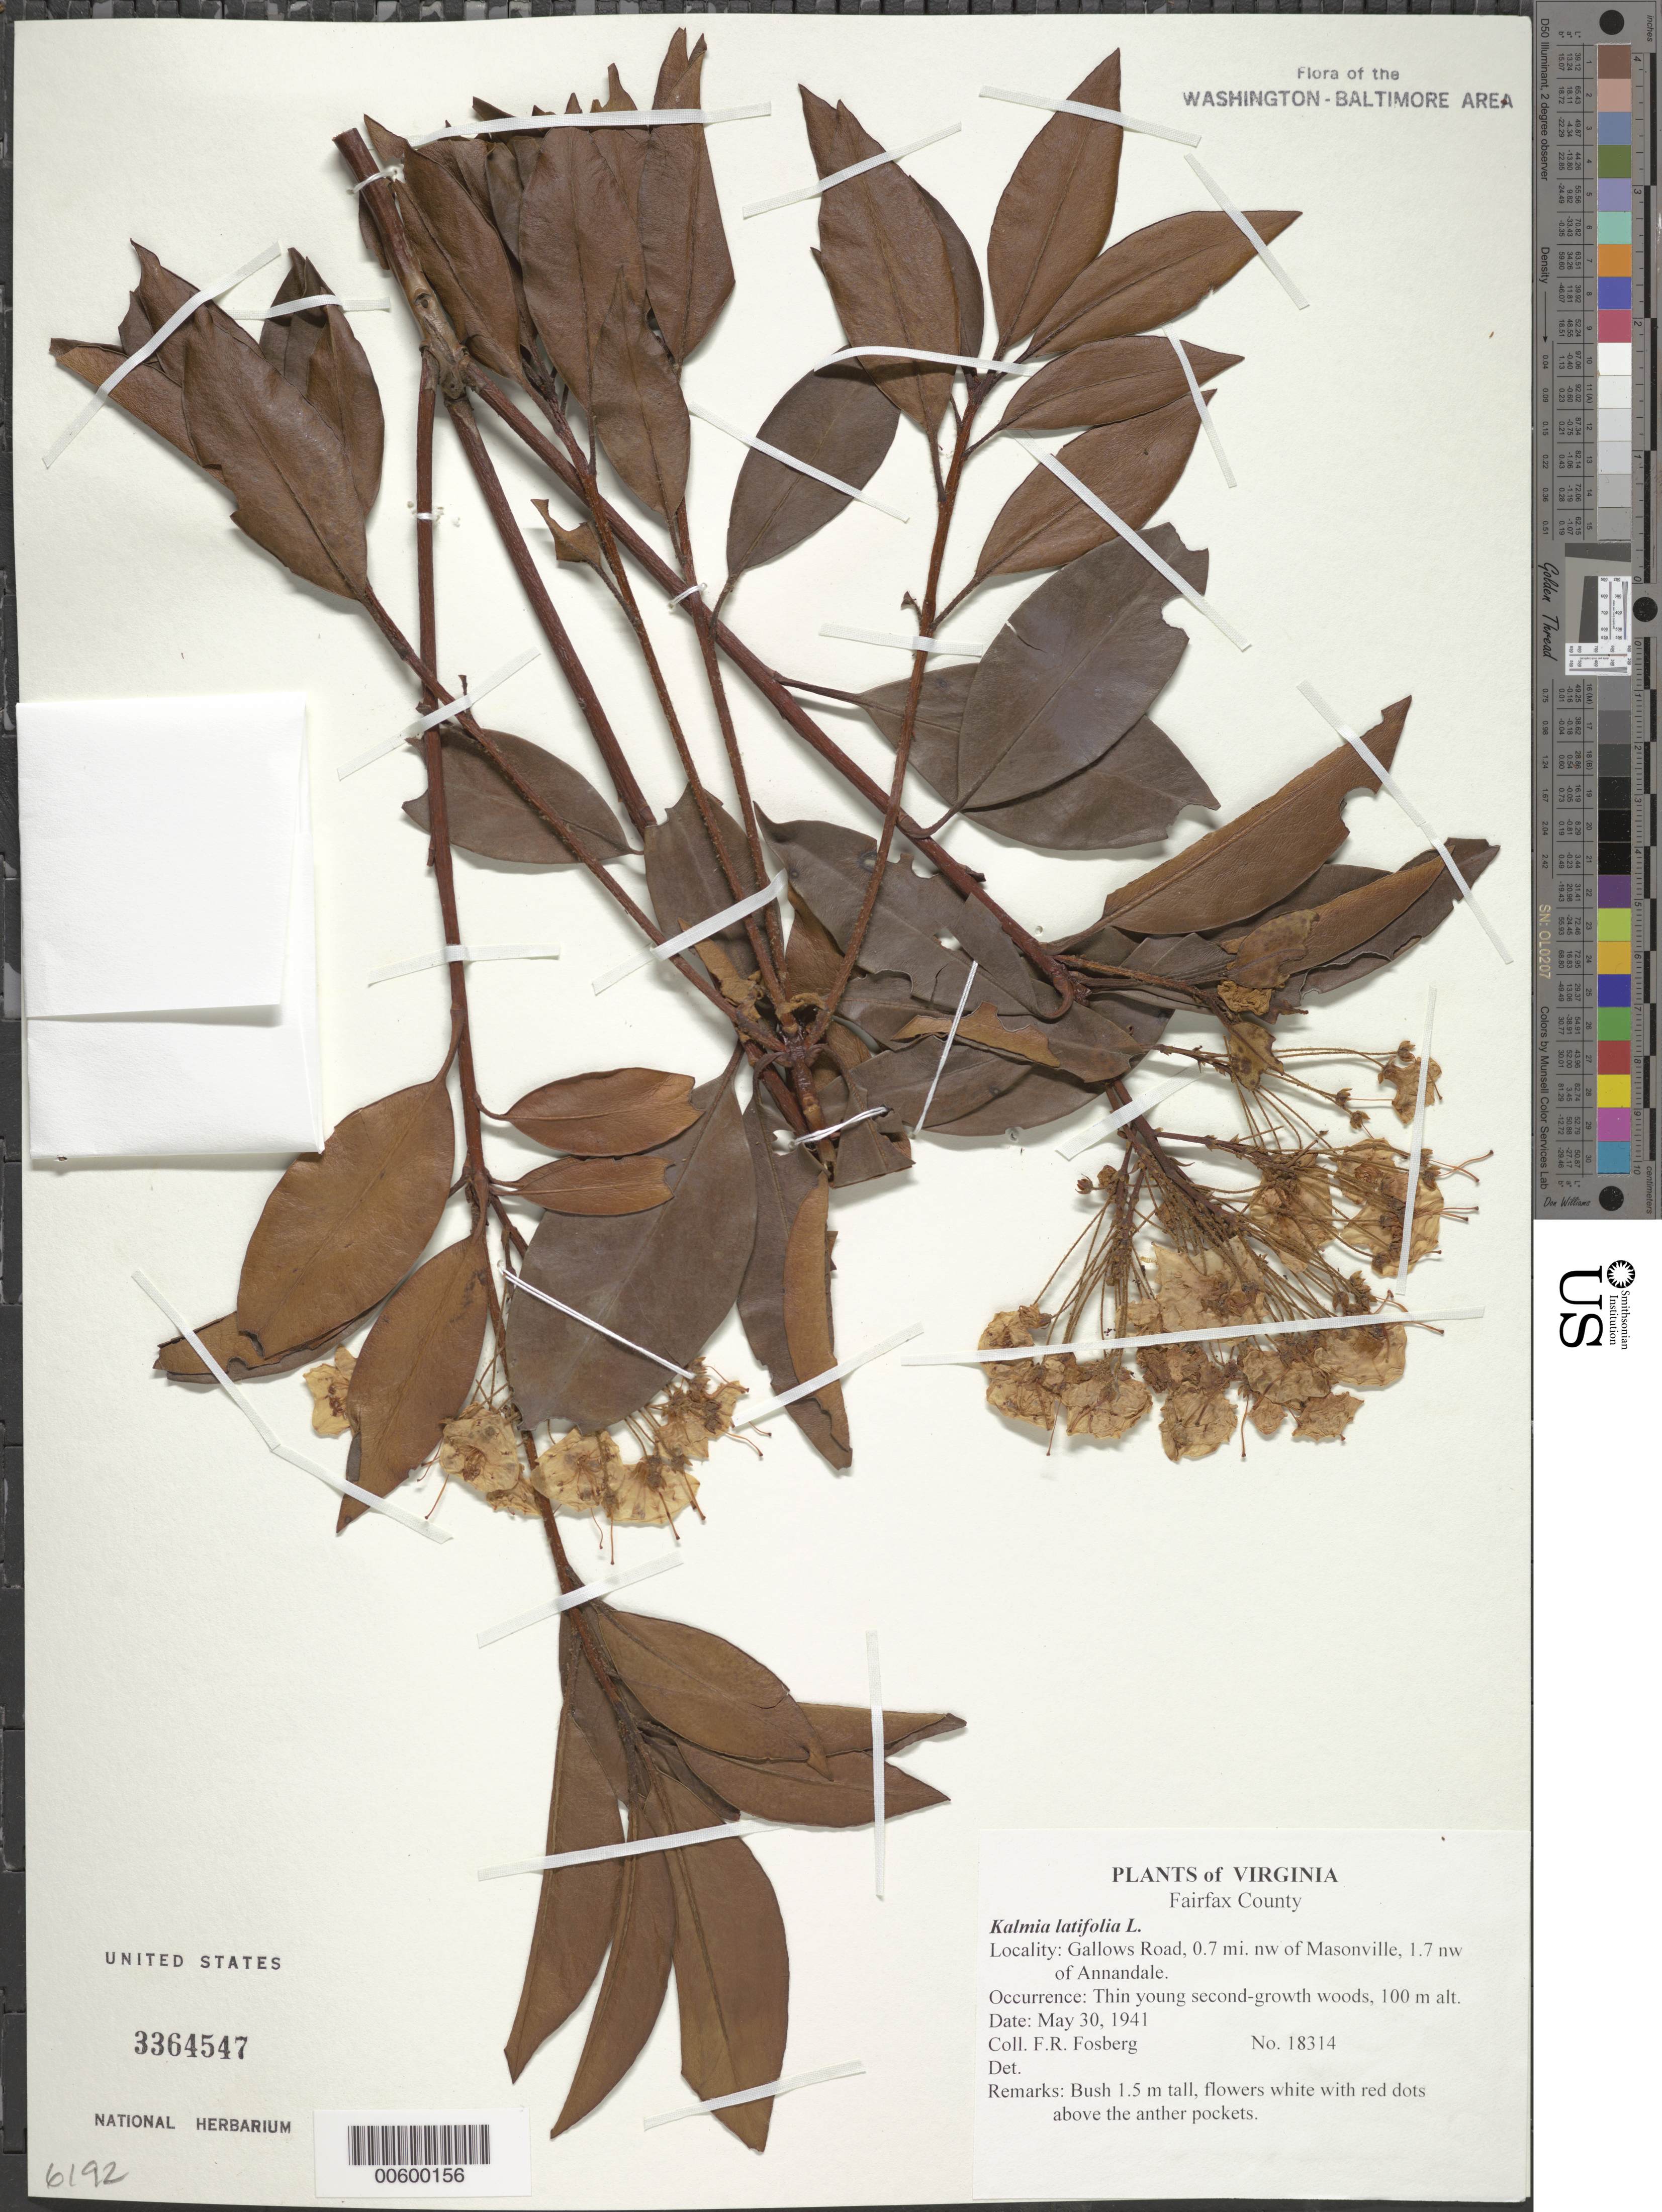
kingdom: Plantae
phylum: Tracheophyta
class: Magnoliopsida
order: Ericales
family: Ericaceae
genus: Kalmia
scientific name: Kalmia latifolia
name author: L.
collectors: F. R. Fosberg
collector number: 18314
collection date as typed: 30 May 1941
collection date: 1941-05-30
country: United States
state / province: Virginia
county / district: Fairfax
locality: Gallows Road, 0.7 mi. NW of Masonville, 1.7 NW of Annandale.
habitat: Thin young second-growth woods, 100 m alt.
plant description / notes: Common name: Mountain Laurel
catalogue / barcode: US 3364547